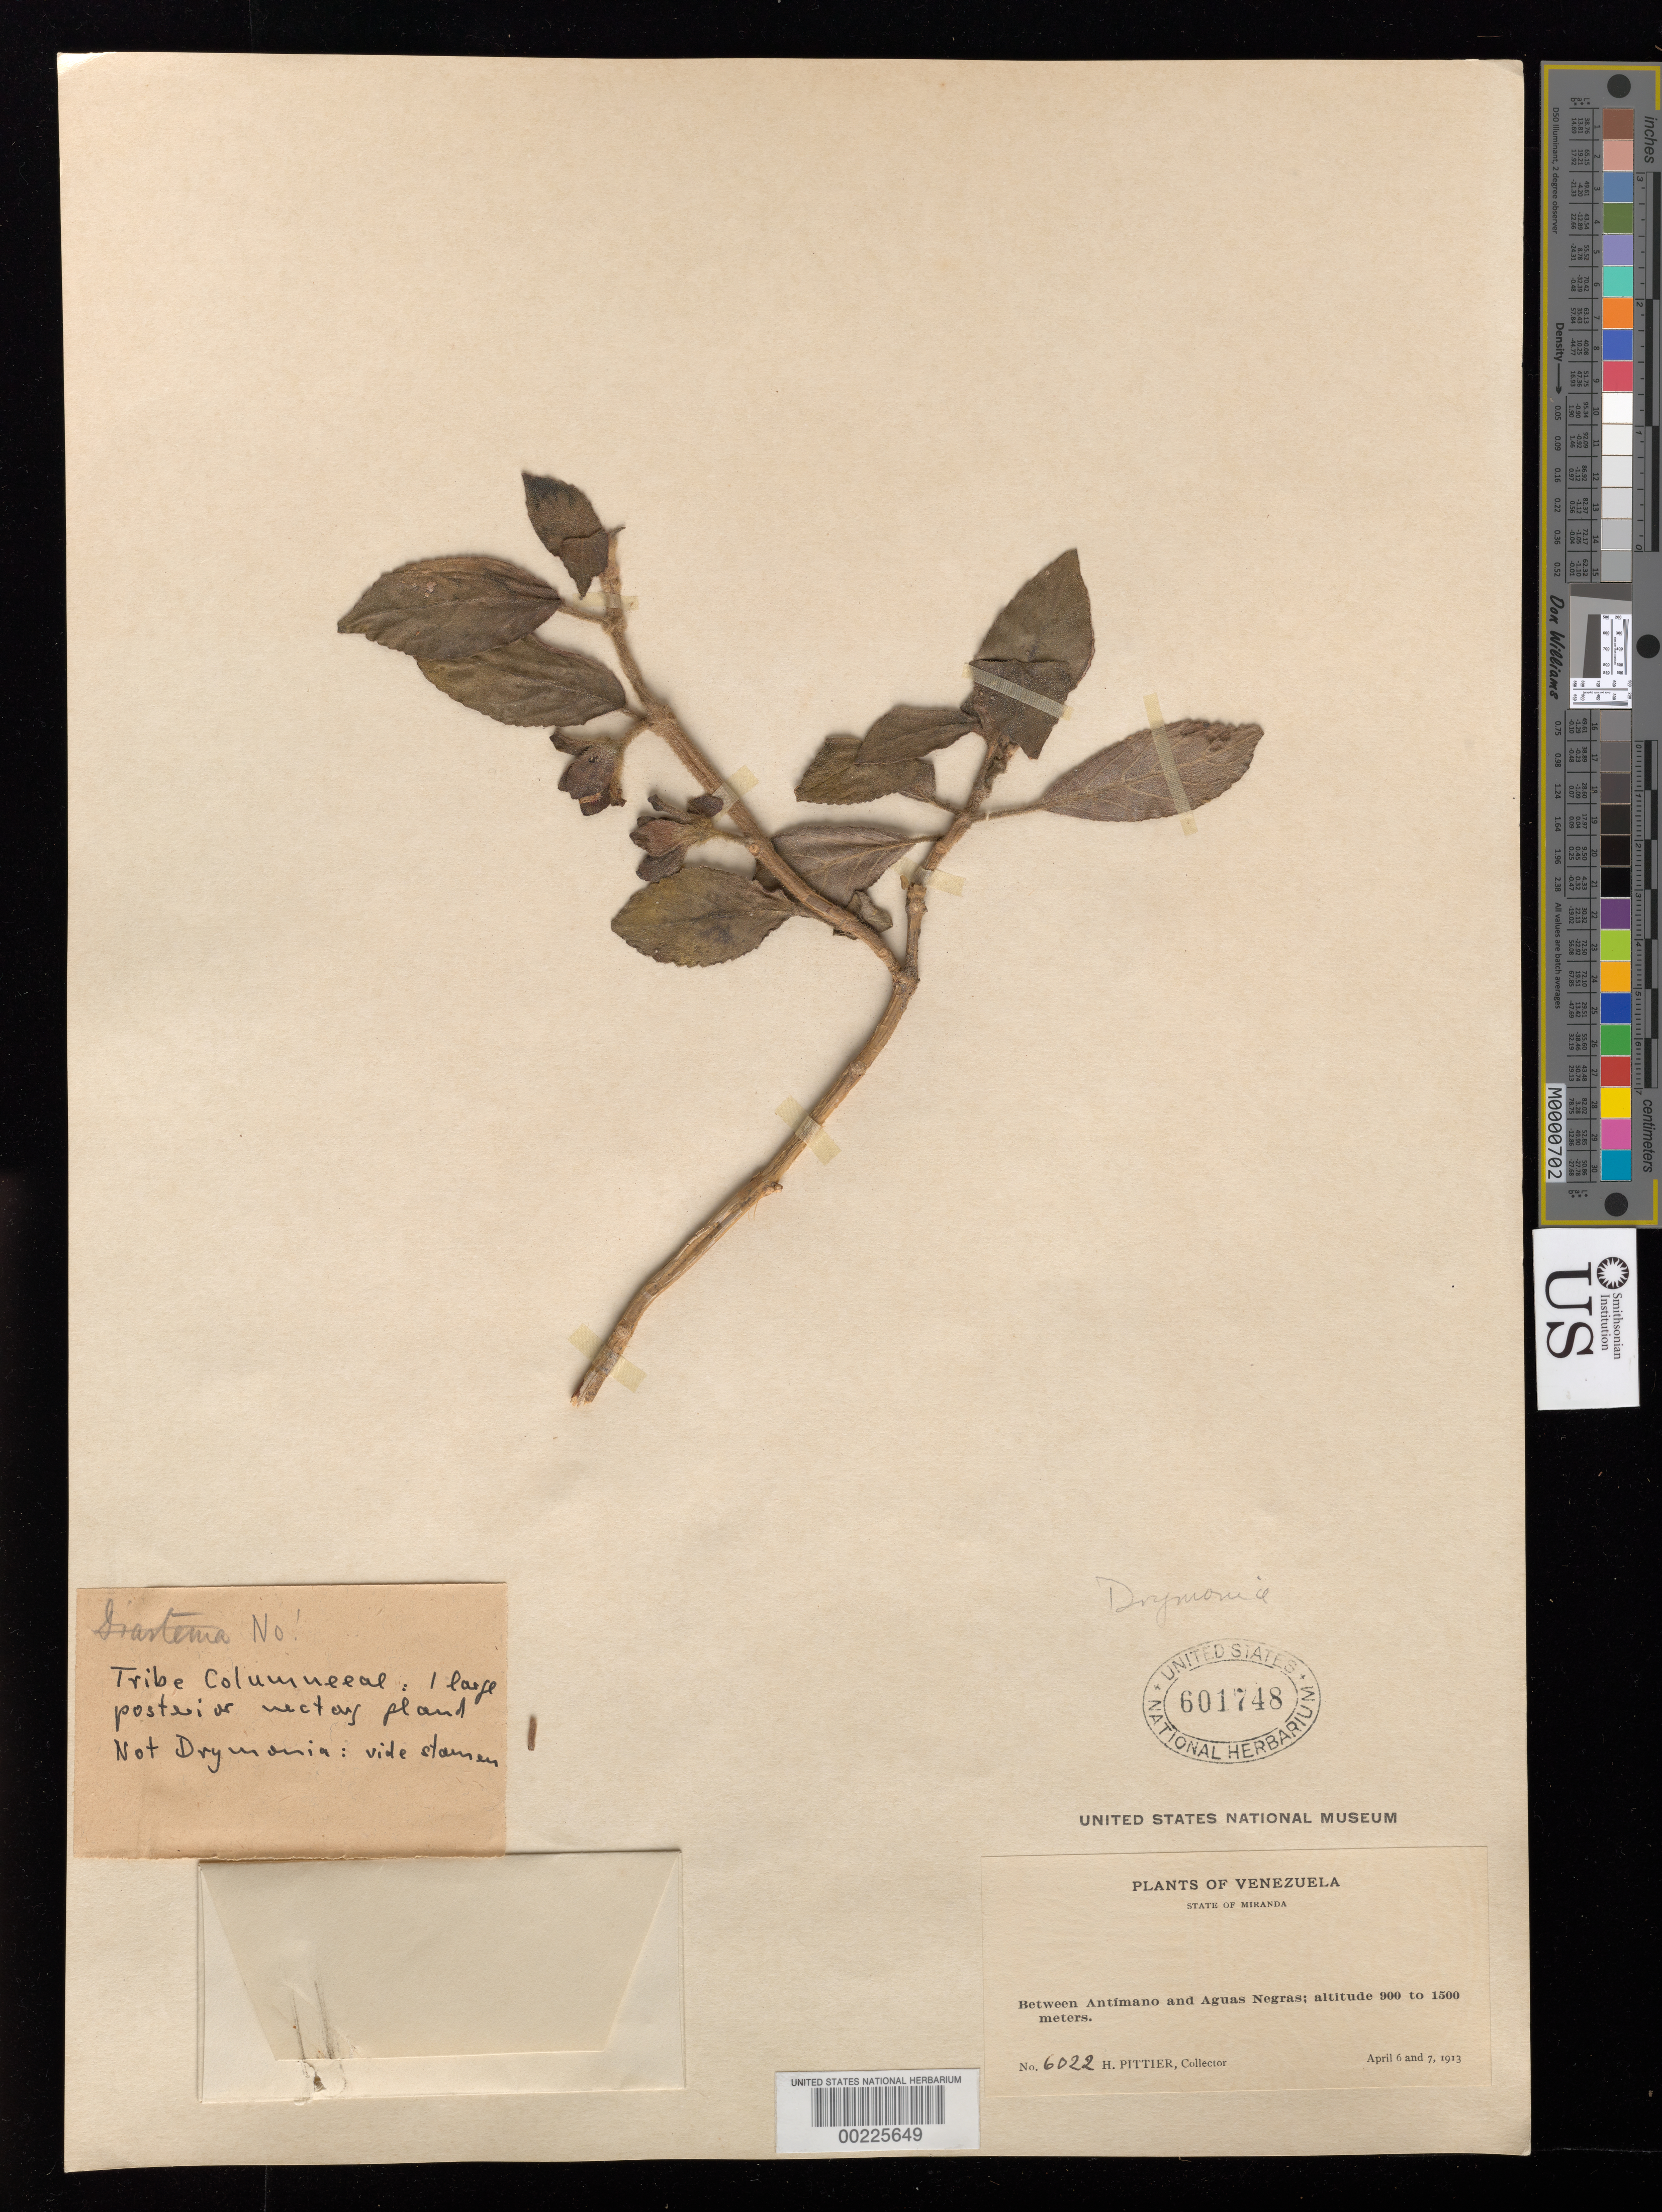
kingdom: Plantae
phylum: Tracheophyta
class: Magnoliopsida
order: Lamiales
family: Gesneriaceae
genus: Drymonia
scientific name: Drymonia sp.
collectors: H. F. Pittier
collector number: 6022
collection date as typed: Apr 1913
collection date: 1913-04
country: Venezuela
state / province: Miranda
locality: Between Antimano and Aguas Negras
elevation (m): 900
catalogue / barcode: US 601748